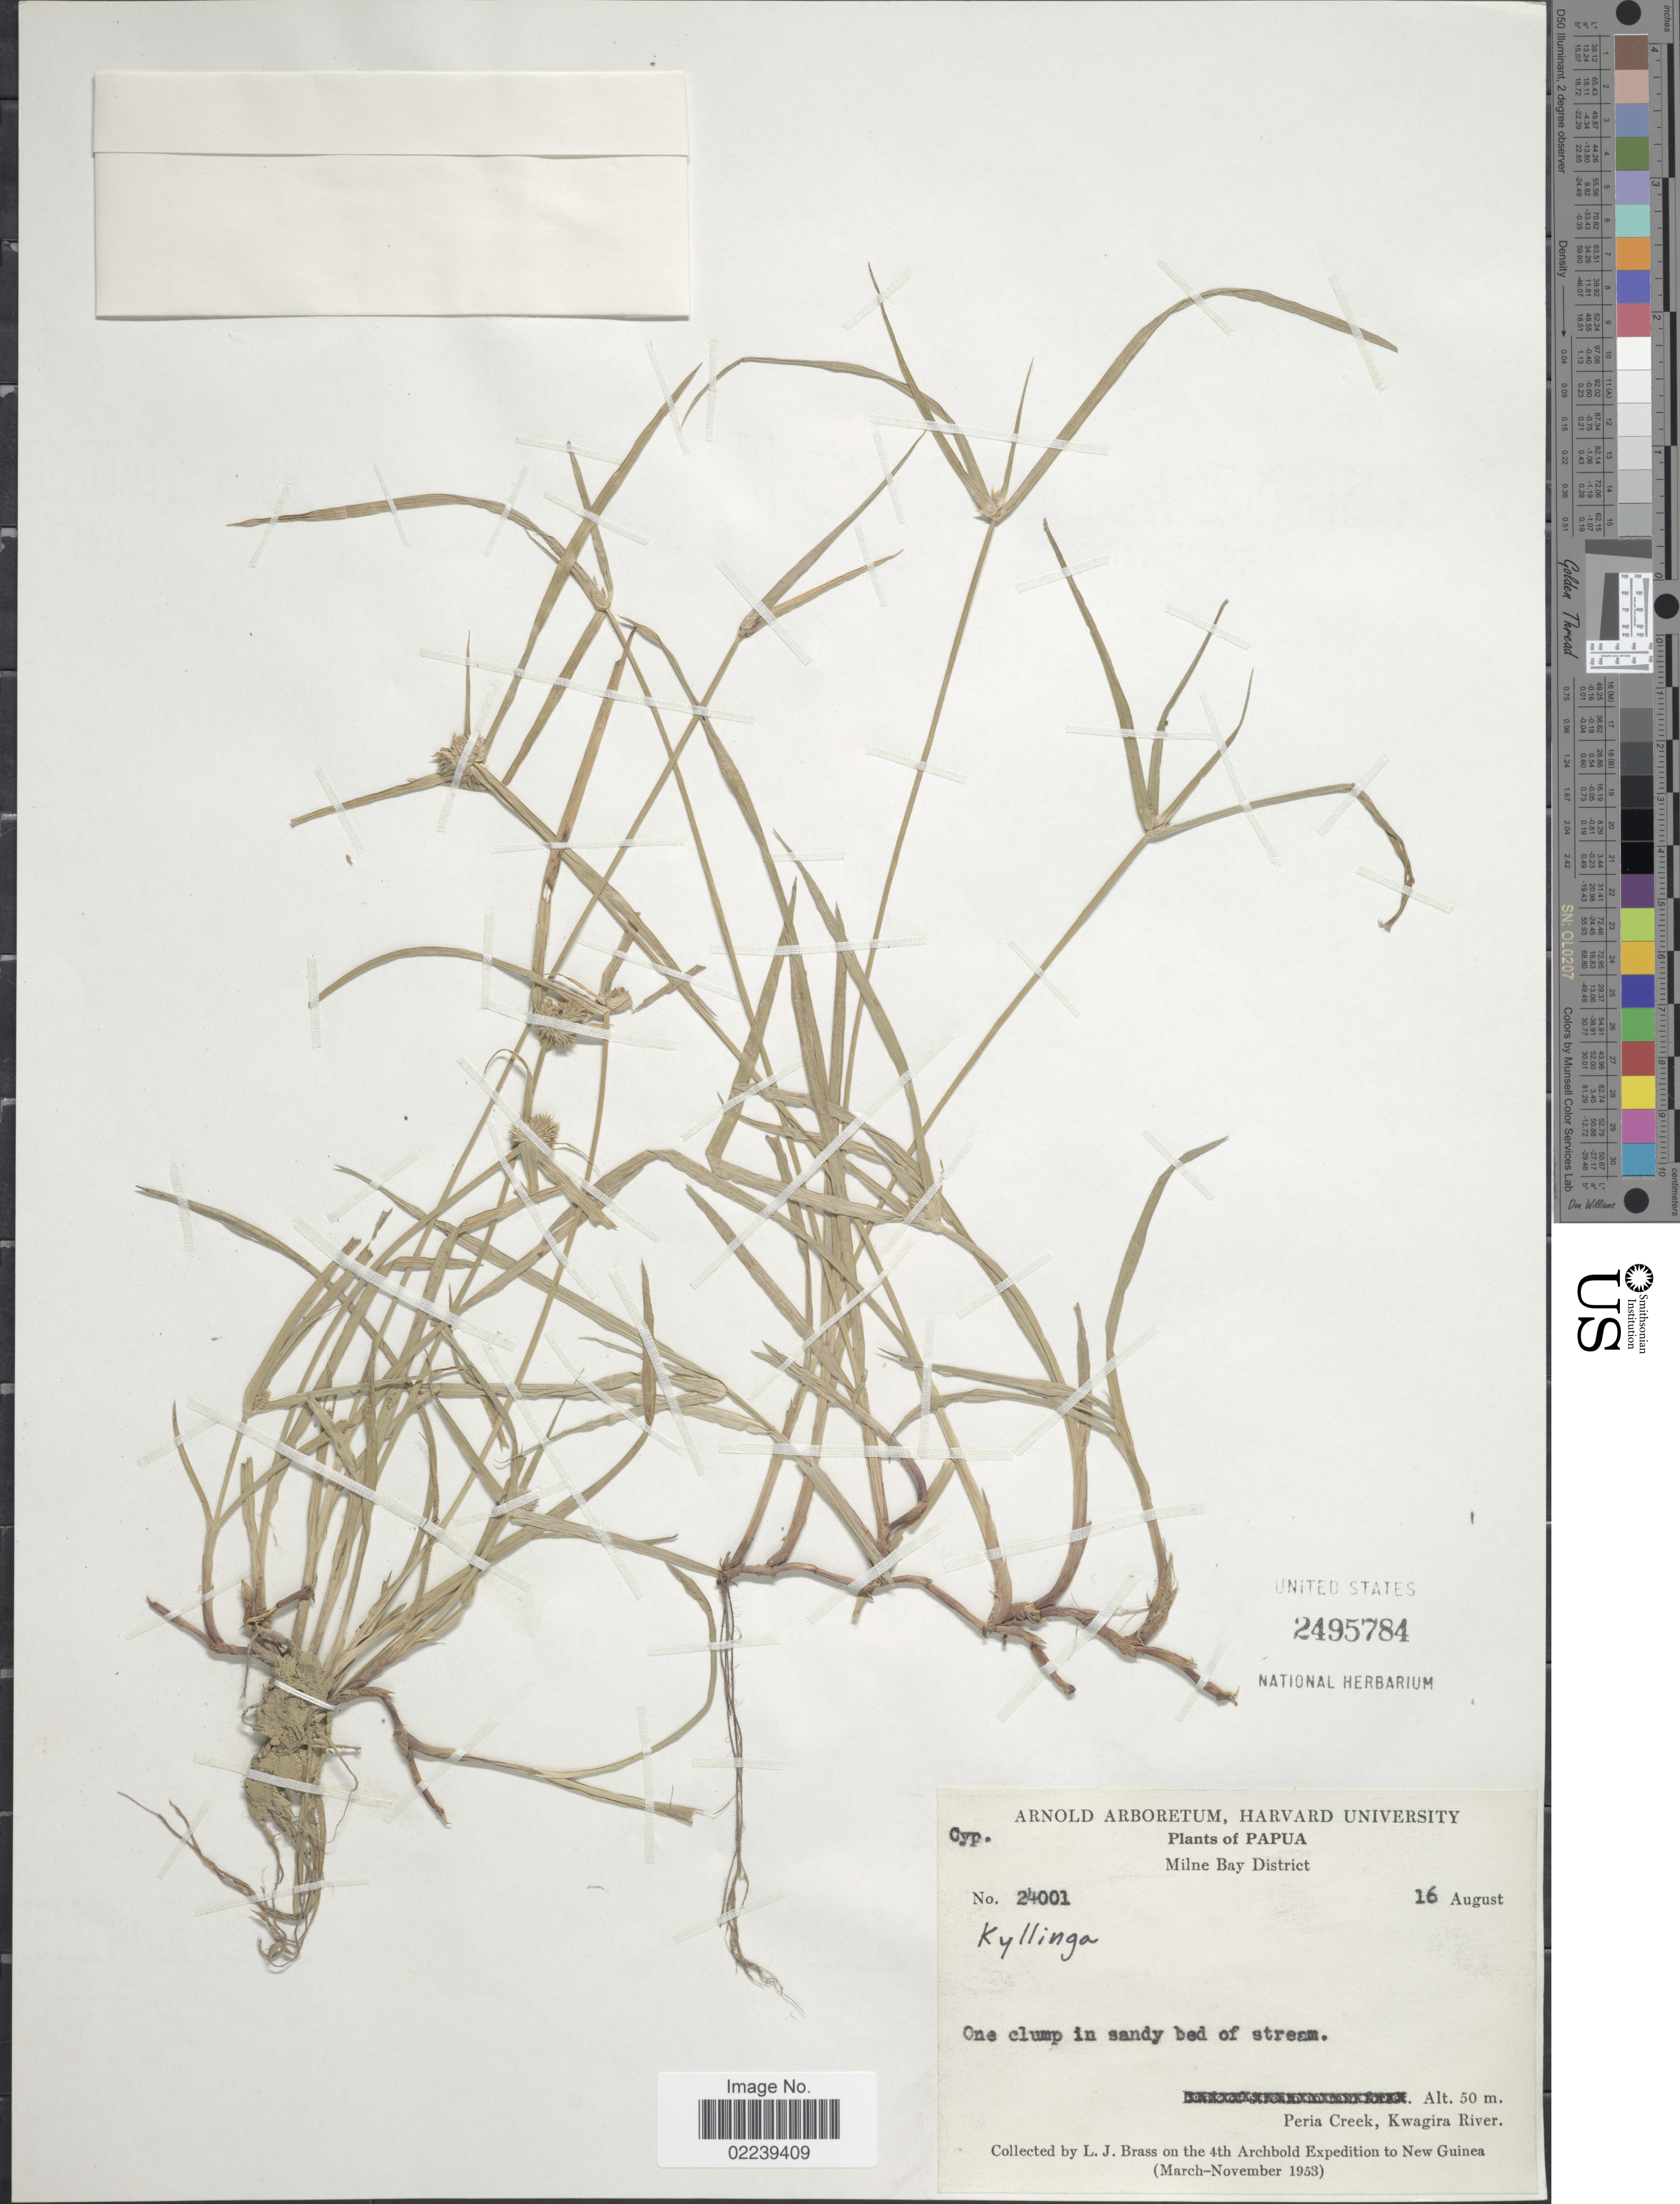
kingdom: Plantae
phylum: Tracheophyta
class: Liliopsida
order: Poales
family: Cyperaceae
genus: Cyperus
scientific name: Cyperus brevifolius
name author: (Rottb.) Hassk.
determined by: Strong, M. T., (US), Smithsonian Institution - National Museum of Natural History (UNITED STATES)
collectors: L. J. Brass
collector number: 24001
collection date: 1953-08-16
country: Papua New Guinea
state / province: Milne Bay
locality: Milne Bay District, One clump in sandy bed of stream, Peria Creek, Kwagira River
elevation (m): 50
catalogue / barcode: US 2495784